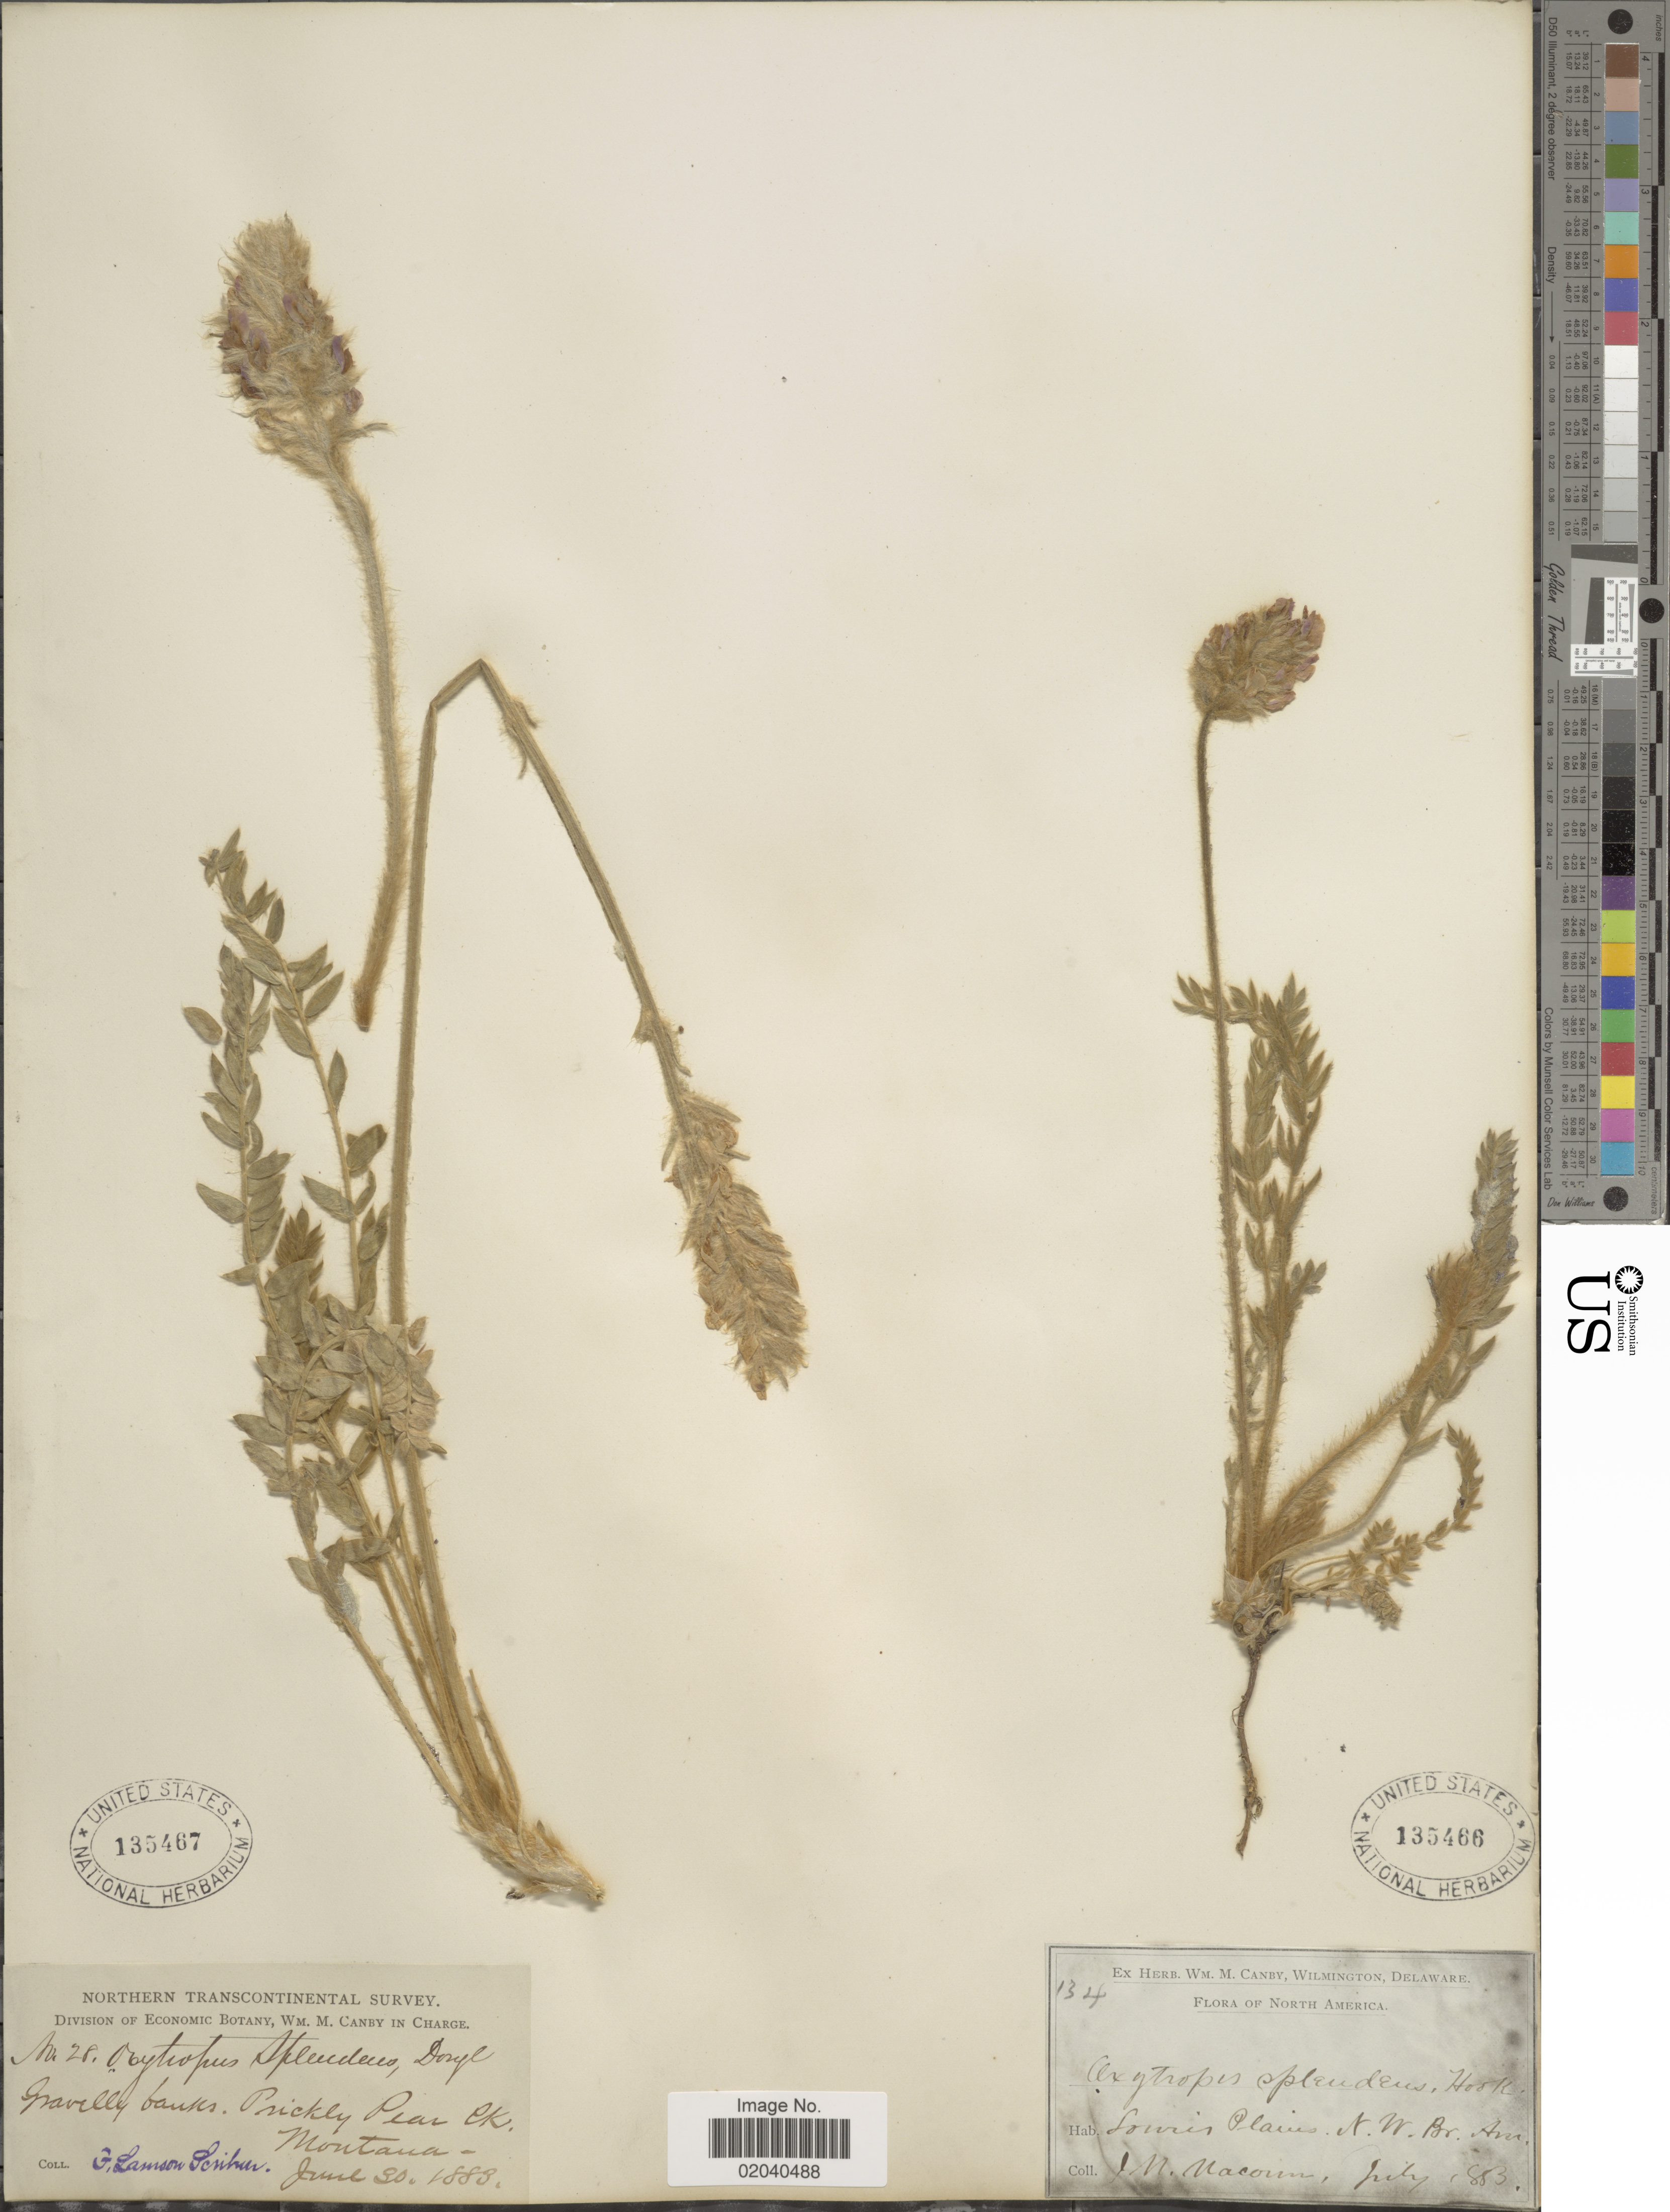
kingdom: Plantae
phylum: Tracheophyta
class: Magnoliopsida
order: Fabales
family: Fabaceae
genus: Oxytropis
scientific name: Oxytropis splendens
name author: Douglas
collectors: F. L. Scribner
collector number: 28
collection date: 1883-06-30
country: United States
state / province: Montana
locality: Northern Transcontinental. Prickly Pear Ck.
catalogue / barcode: US 135467